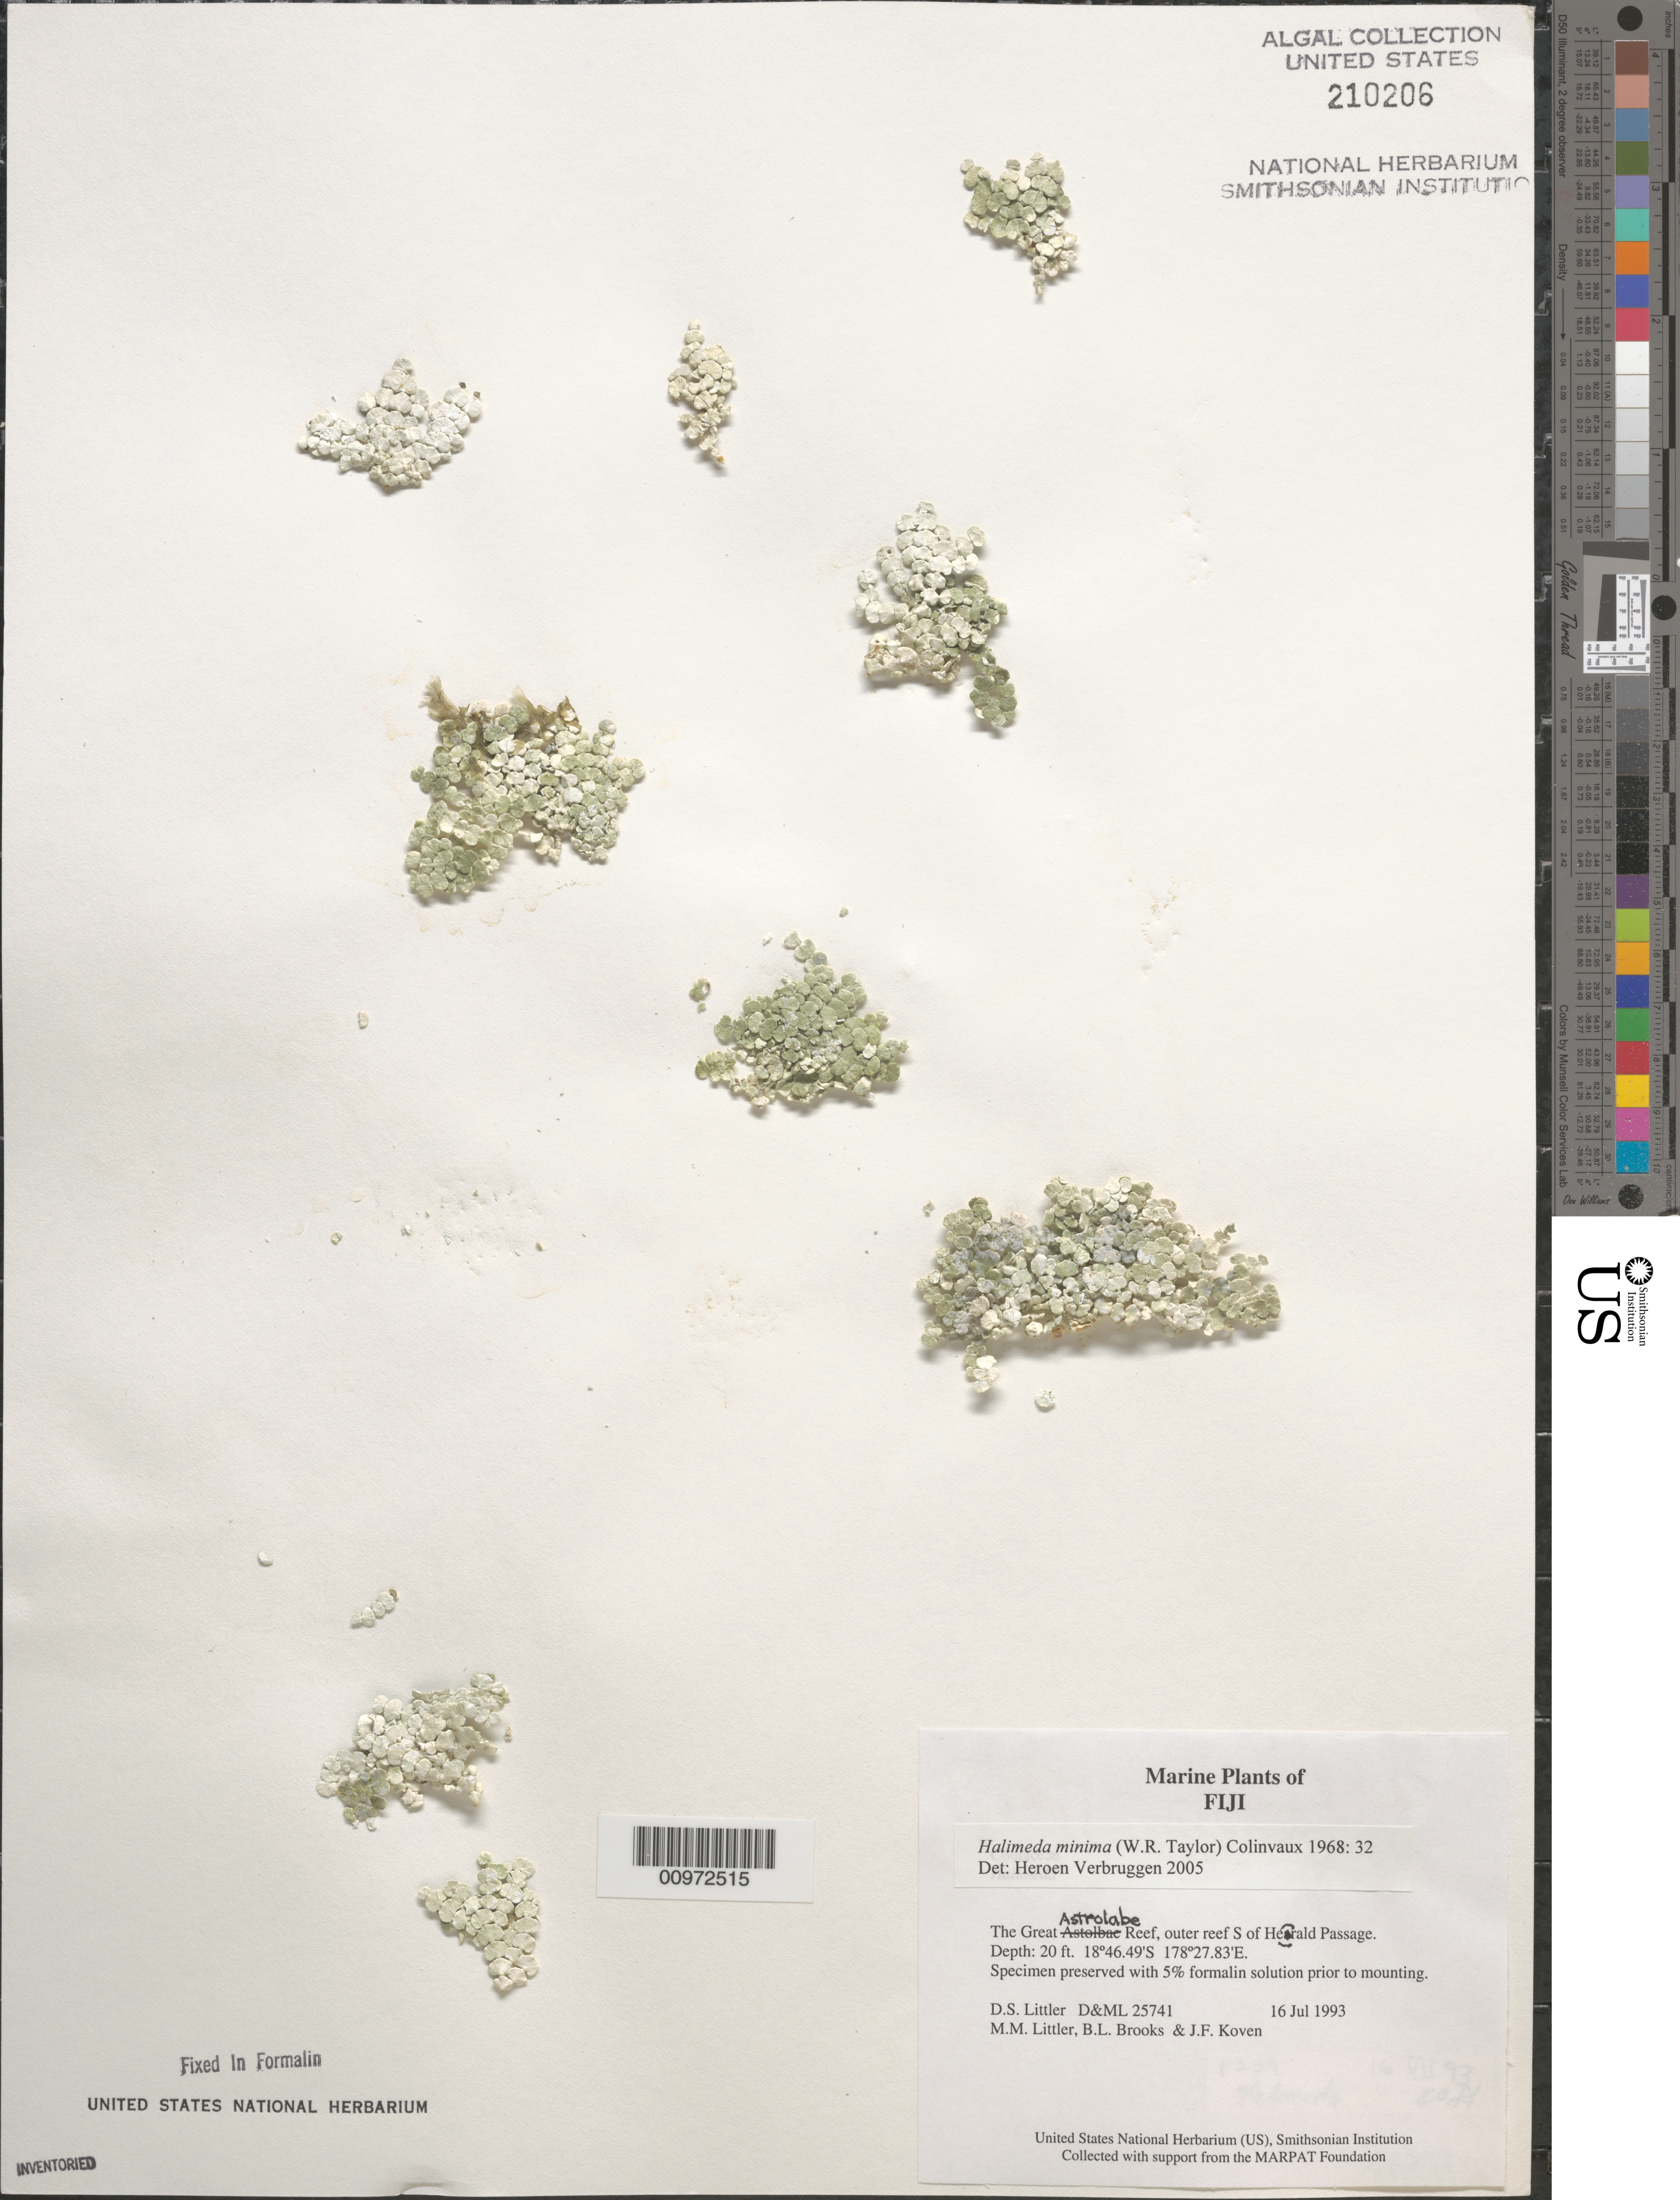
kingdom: Plantae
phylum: Chlorophyta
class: Ulvophyceae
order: Bryopsidales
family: Halimedaceae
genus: Halimeda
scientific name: Halimeda minima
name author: (W.R. Taylor) Hillis-Colinvaux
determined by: Verbruggen, H.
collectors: D. S. Littler, M. M. Littler, B. Brooks & J. Koven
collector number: D&ML 25741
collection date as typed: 16 Jul 1993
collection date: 1993-07-16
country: Fiji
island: Great Astrolabe Reef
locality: Great Astrolabe Reef, outer reef south of Herald Passage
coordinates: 18 46.49'S, 178 27.83'E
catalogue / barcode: US 210206